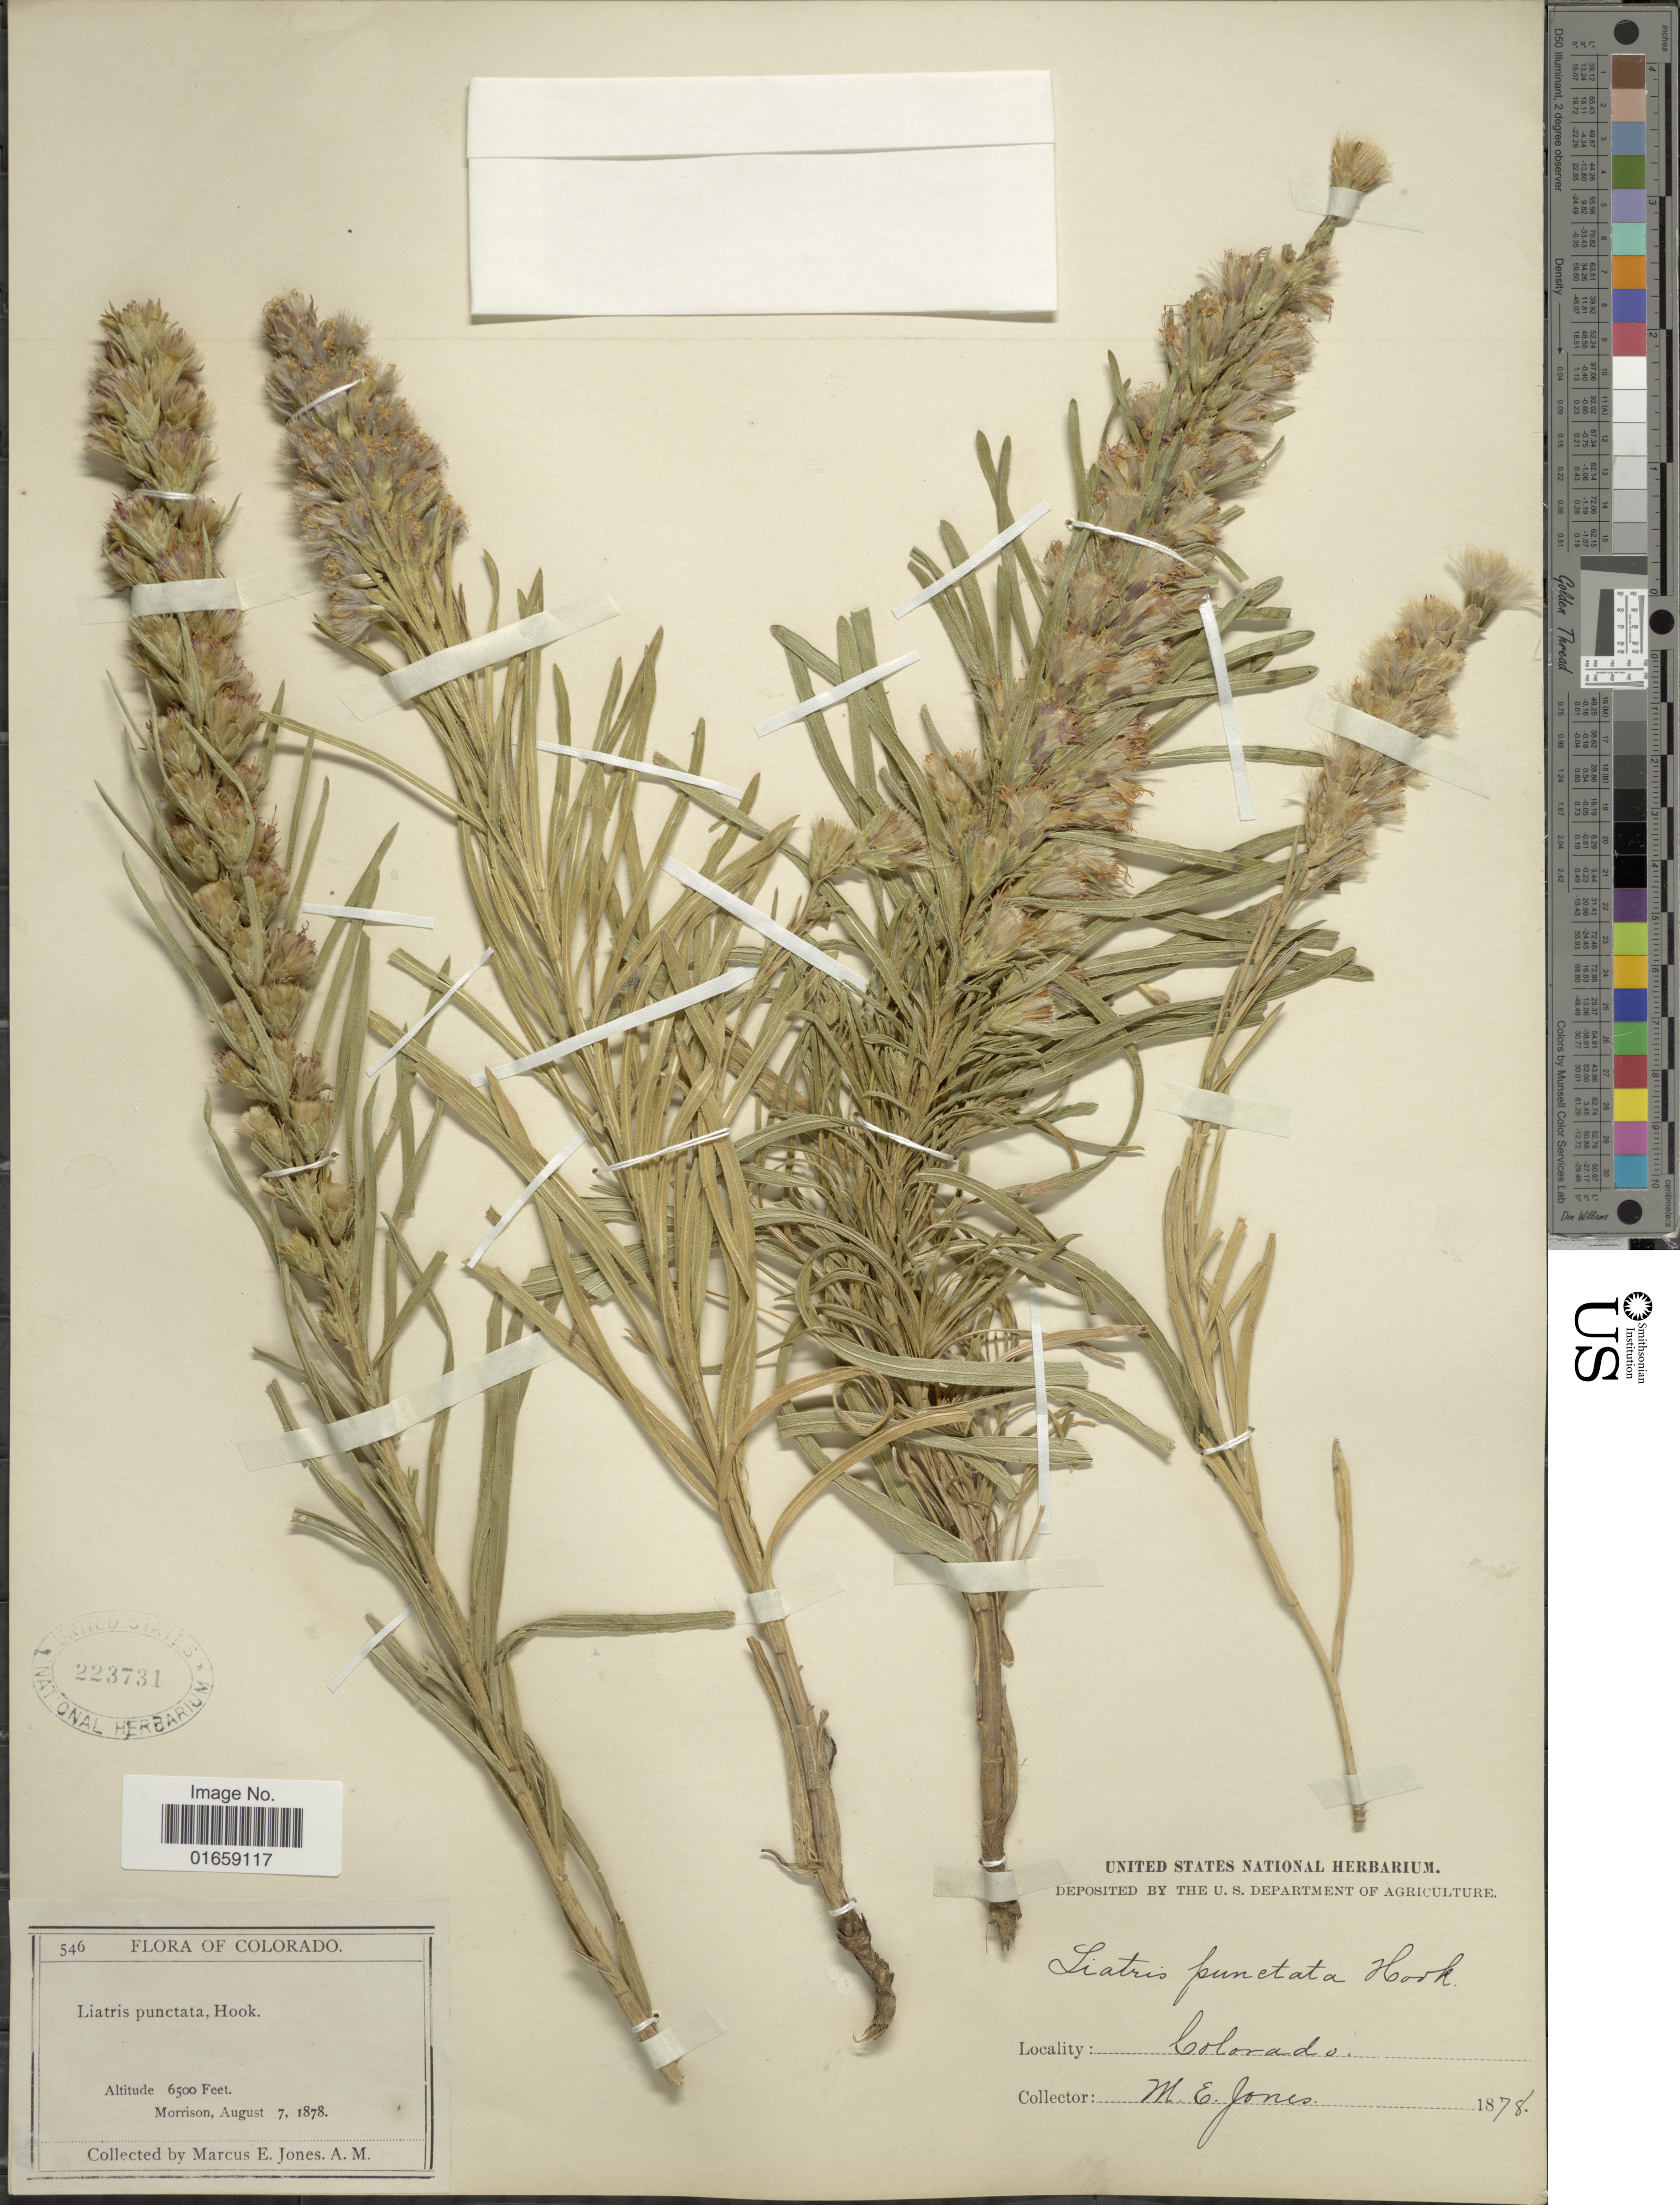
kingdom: Plantae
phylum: Tracheophyta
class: Magnoliopsida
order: Asterales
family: Asteraceae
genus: Liatris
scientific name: Liatris punctata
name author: Hook.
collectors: M. E. Jones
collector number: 546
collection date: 1878-08-07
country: United States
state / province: Colorado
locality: Morrison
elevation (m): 1981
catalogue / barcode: US 223731